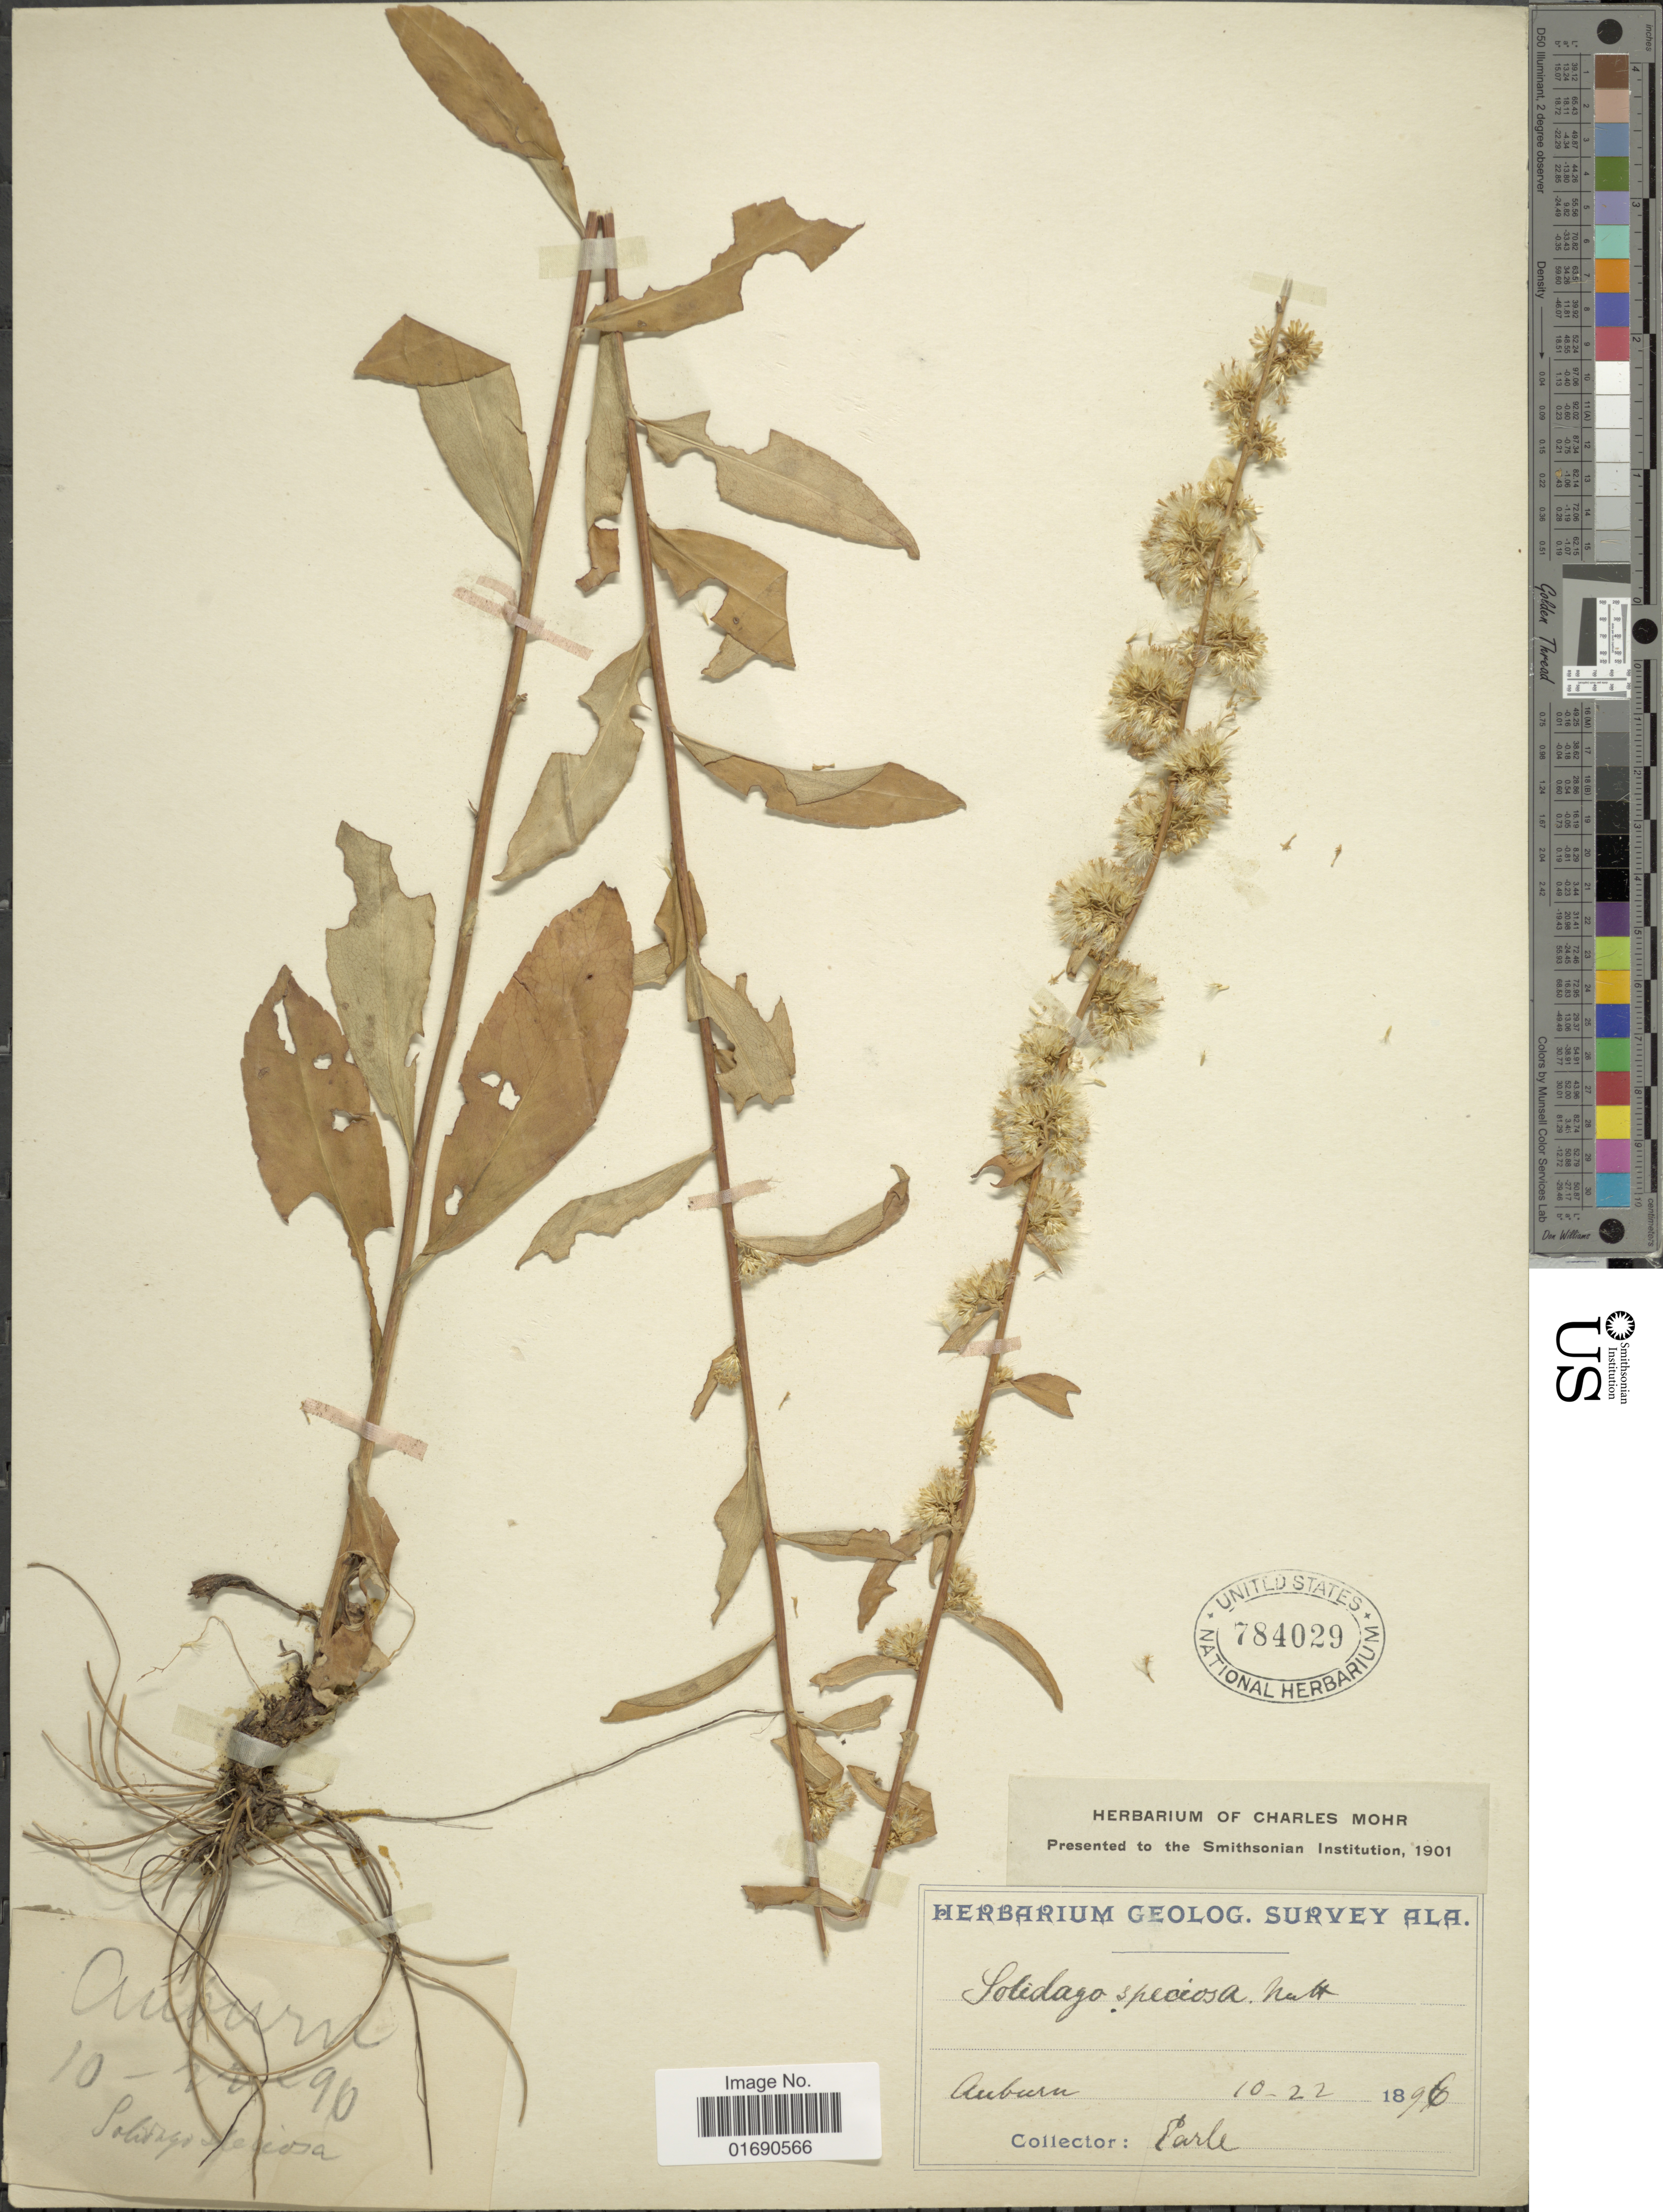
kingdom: Plantae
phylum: Tracheophyta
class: Magnoliopsida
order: Asterales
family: Asteraceae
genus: Solidago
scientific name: Solidago speciosa var. angustata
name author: Torr. & A. Gray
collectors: -. Earle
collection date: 1896-10-22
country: United States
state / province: Alabama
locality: Auburn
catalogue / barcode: US 784029